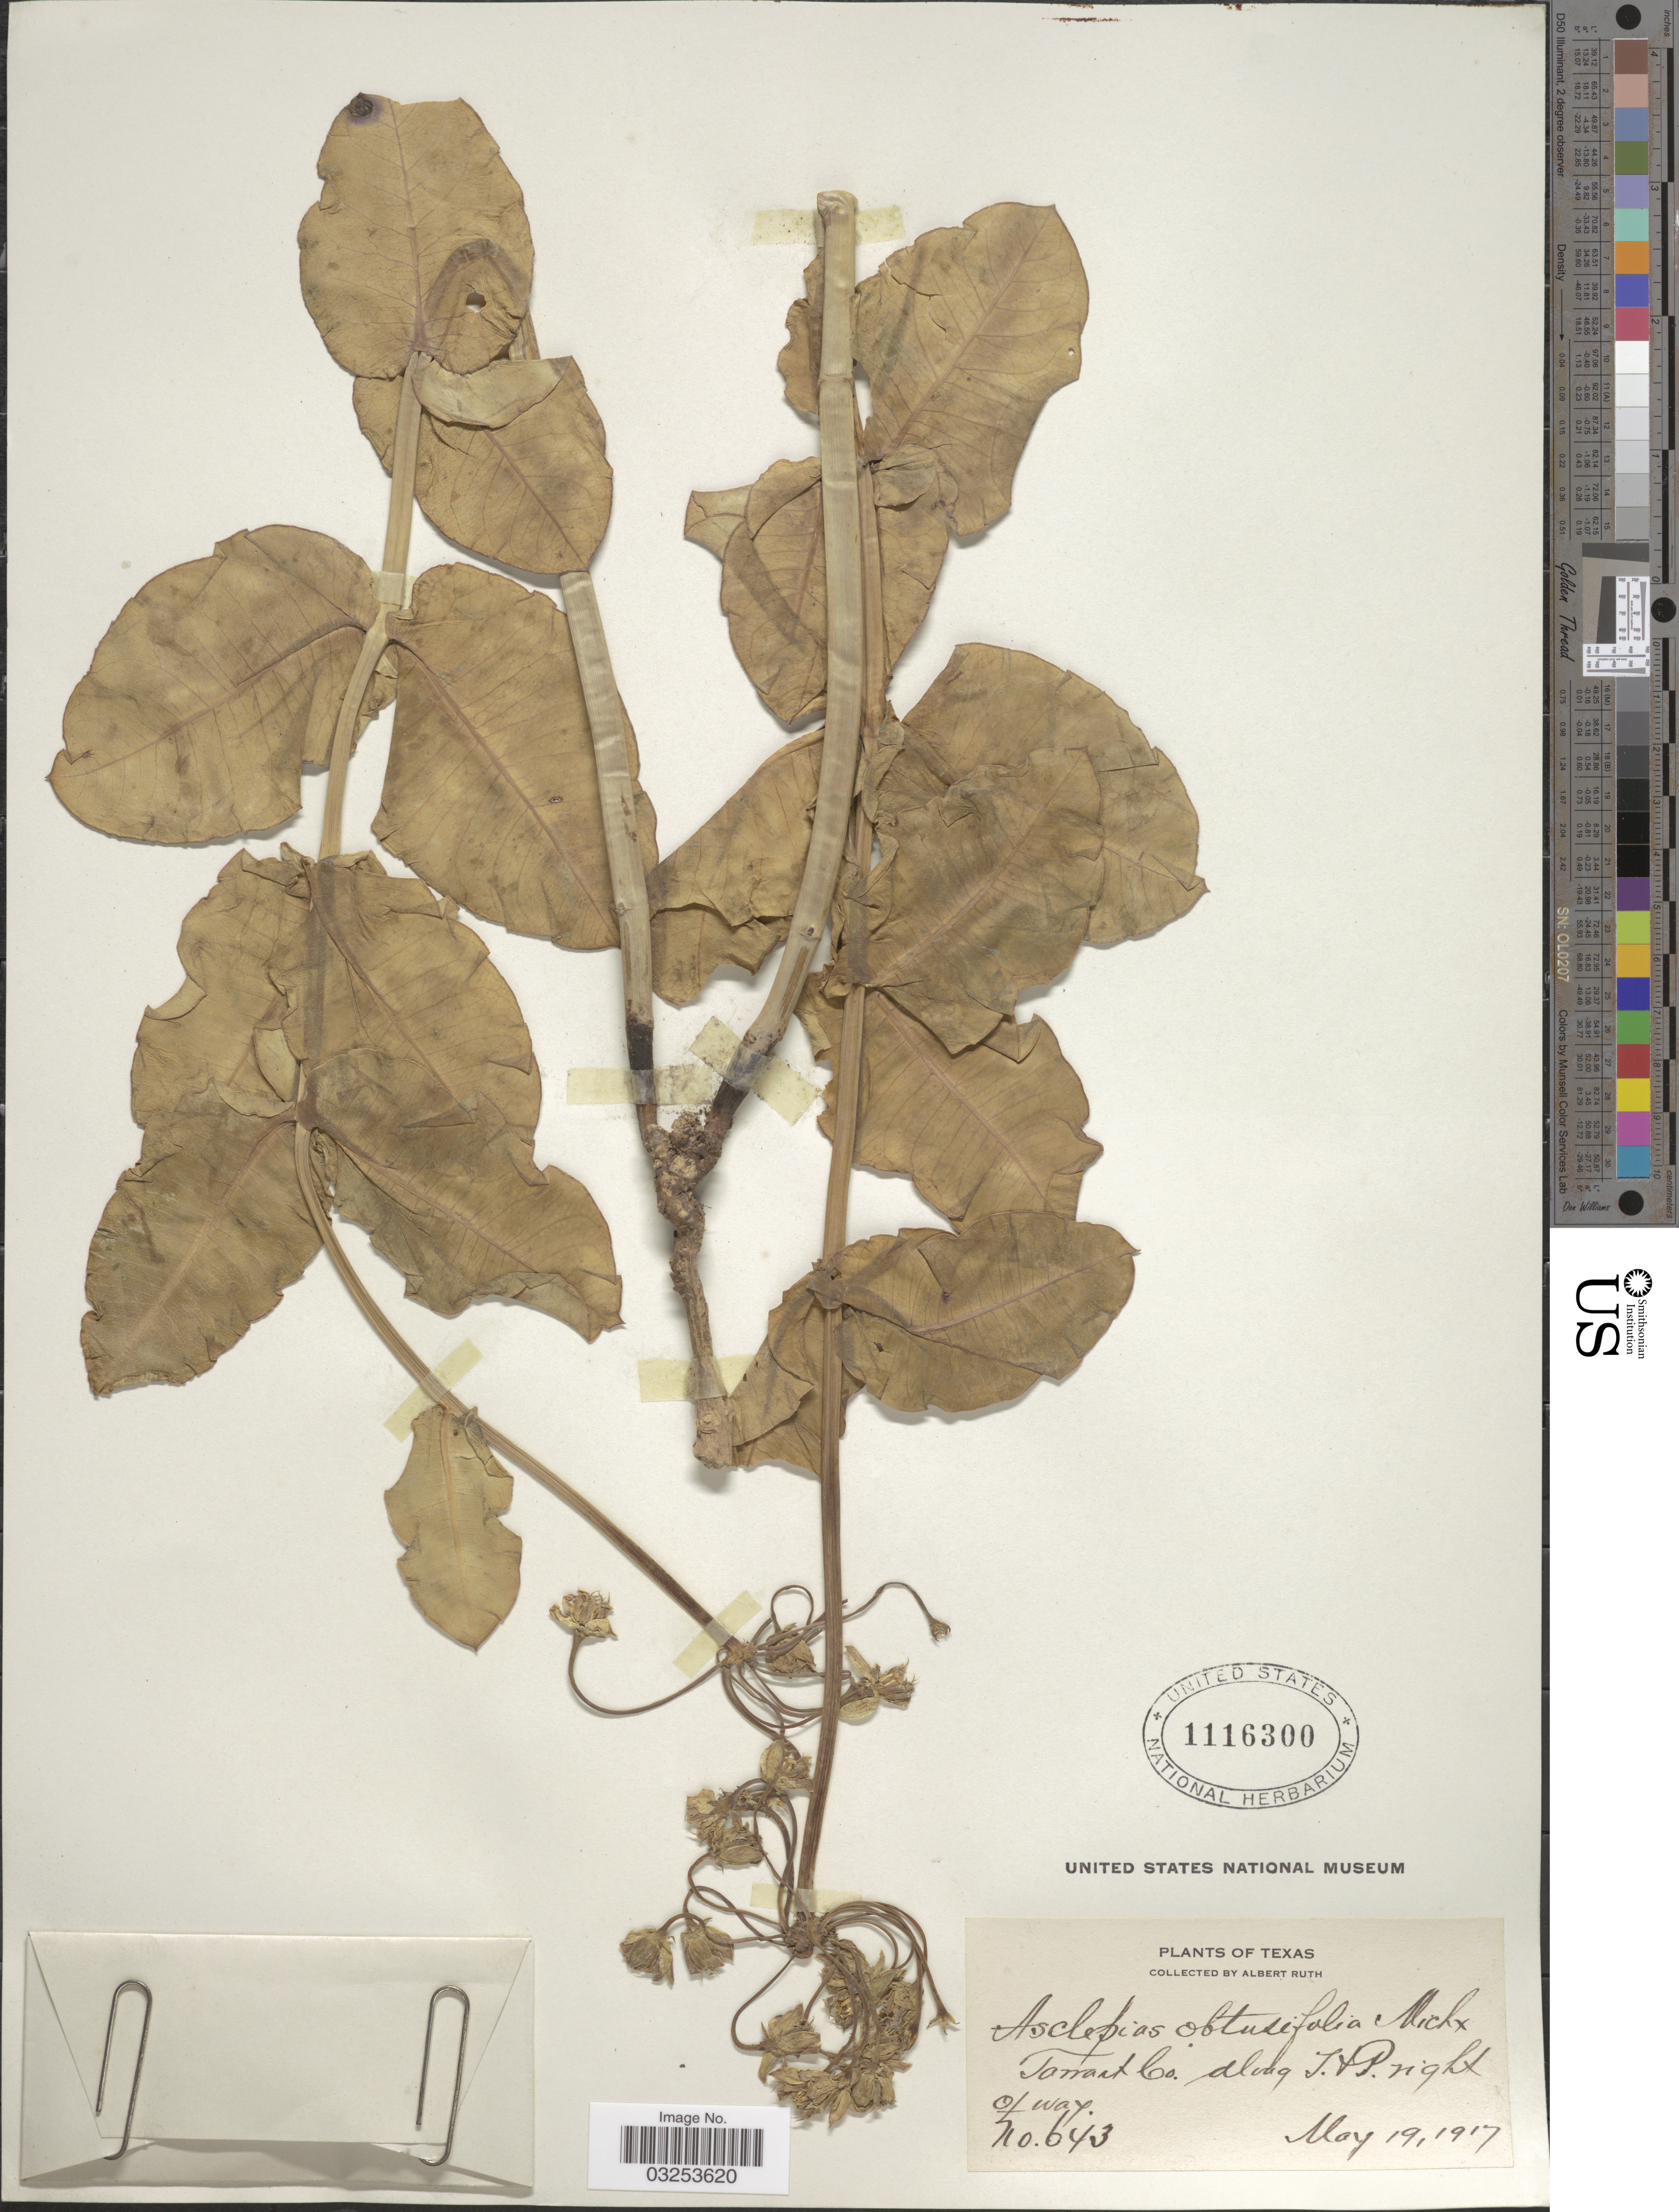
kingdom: Plantae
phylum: Tracheophyta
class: Magnoliopsida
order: Gentianales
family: Apocynaceae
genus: Asclepias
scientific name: Asclepias amplexicaulis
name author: J. Small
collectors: A. Ruth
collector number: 643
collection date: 1917-05-19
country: United States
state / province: Texas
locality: Tarrant Co. along T&P right of way.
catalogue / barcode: US 1116300